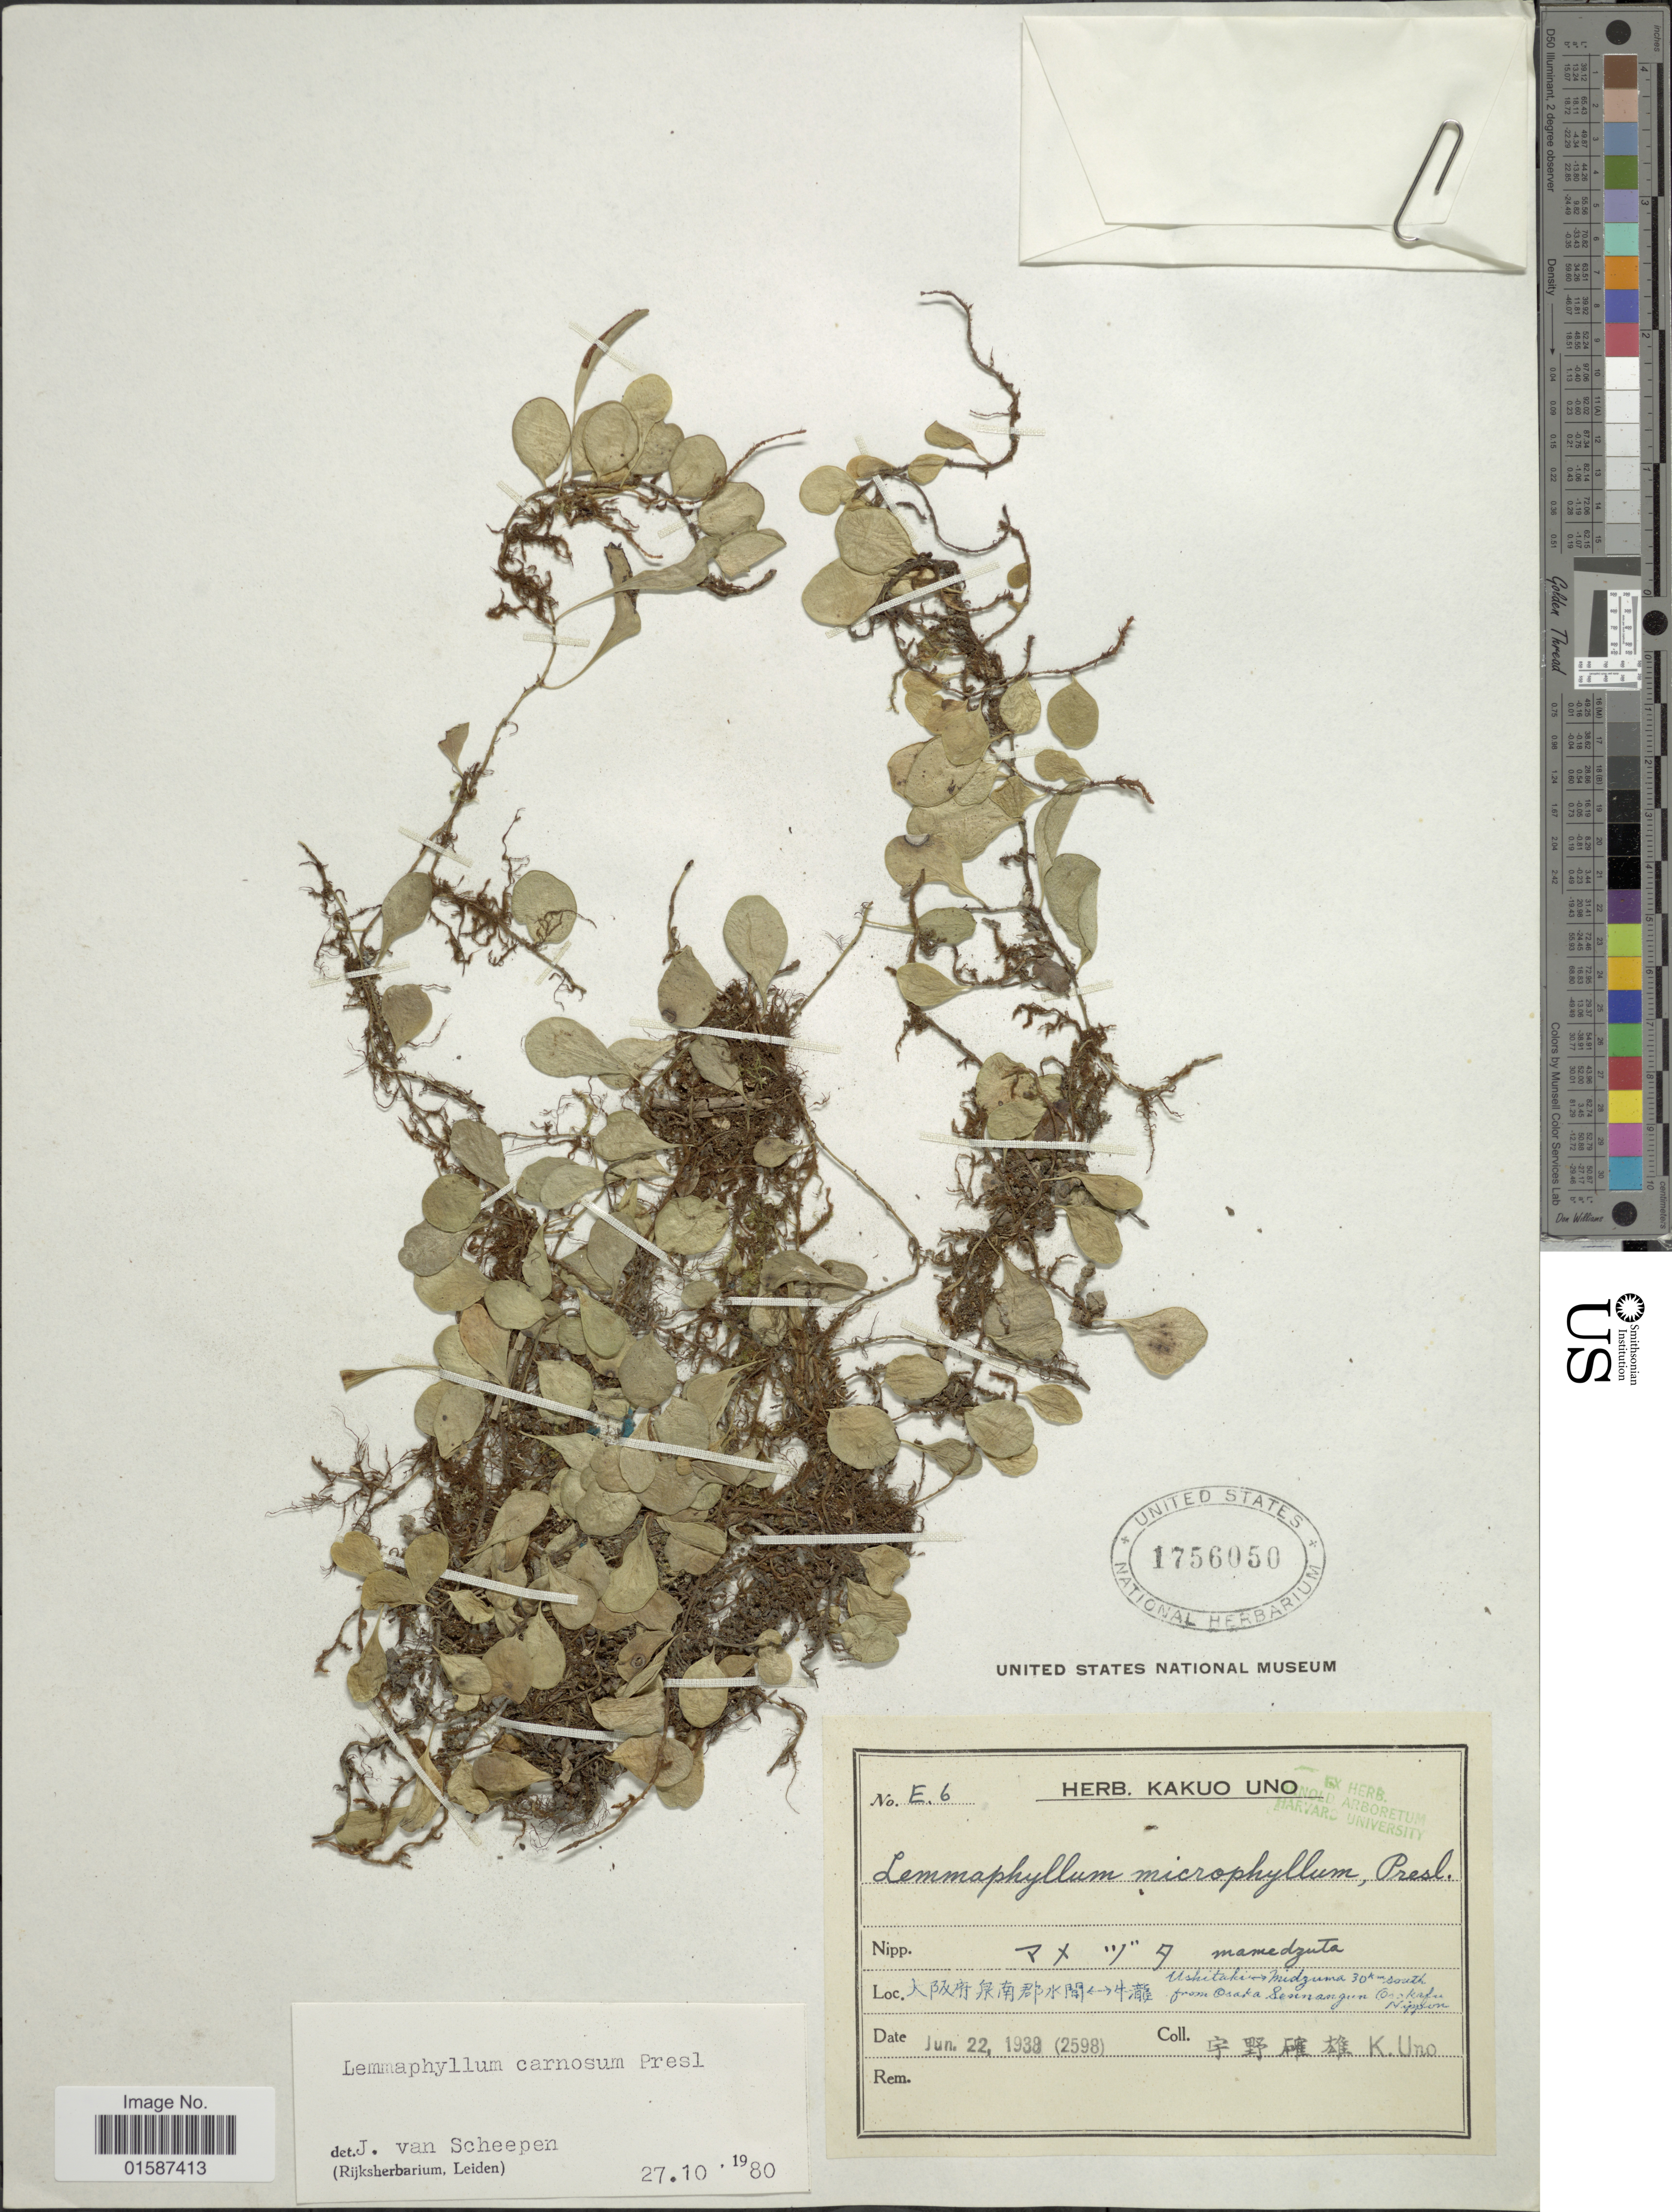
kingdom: Plantae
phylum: Tracheophyta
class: Polypodiopsida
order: Polypodiales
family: Polypodiaceae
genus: Lemmaphyllum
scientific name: Lemmaphyllum microphyllum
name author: C. Presl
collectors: K. Uno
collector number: E6(2598)*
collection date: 1938-06-22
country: Japan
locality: Ushitaki, Midzuma 30 km south from Osaka Seninangun, Osakafy Nippon.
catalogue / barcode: US 1756050